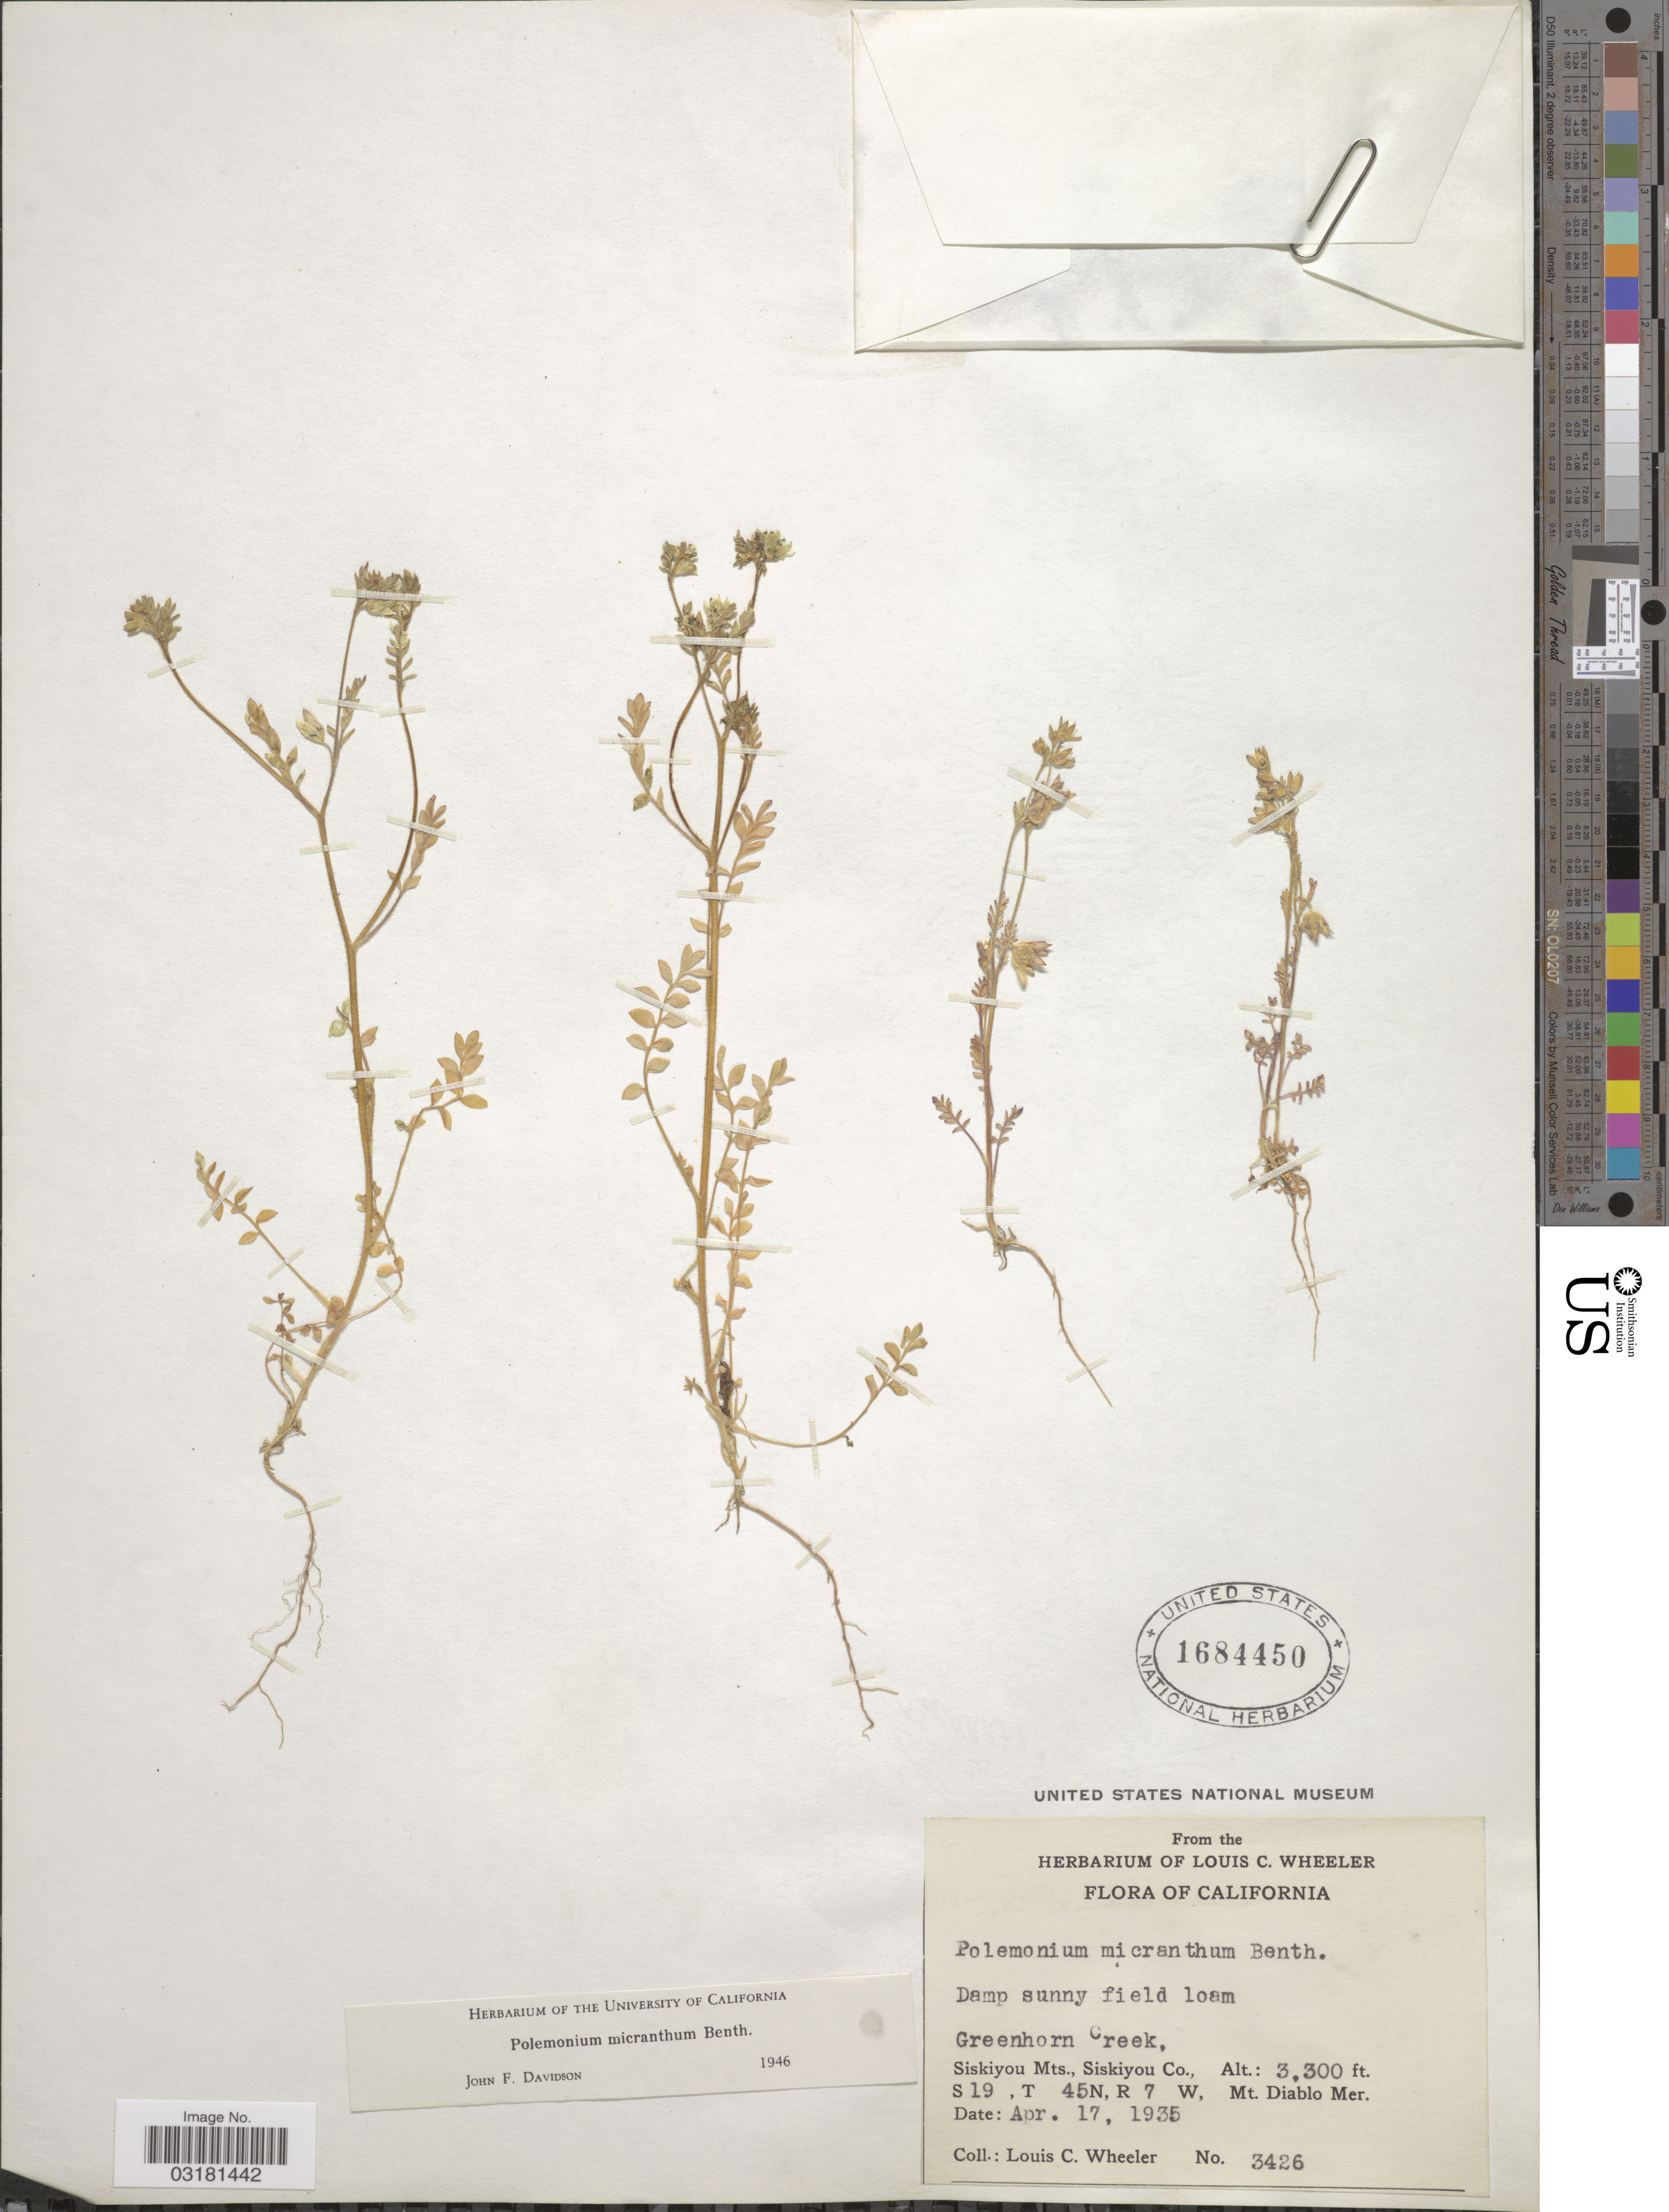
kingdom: Plantae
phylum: Tracheophyta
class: Magnoliopsida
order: Ericales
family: Polemoniaceae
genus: Polemonium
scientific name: Polemonium micranthum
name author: Benth.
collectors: L. C. Wheeler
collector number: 3426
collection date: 1935-04-17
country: United States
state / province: California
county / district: Siskiyou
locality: Greenhorn Creek, Siskiyou Mts., Siskiyou Co. S19, T45N, R7W, Mt. Diablo Mer.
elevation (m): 1006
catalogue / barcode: US 1684450